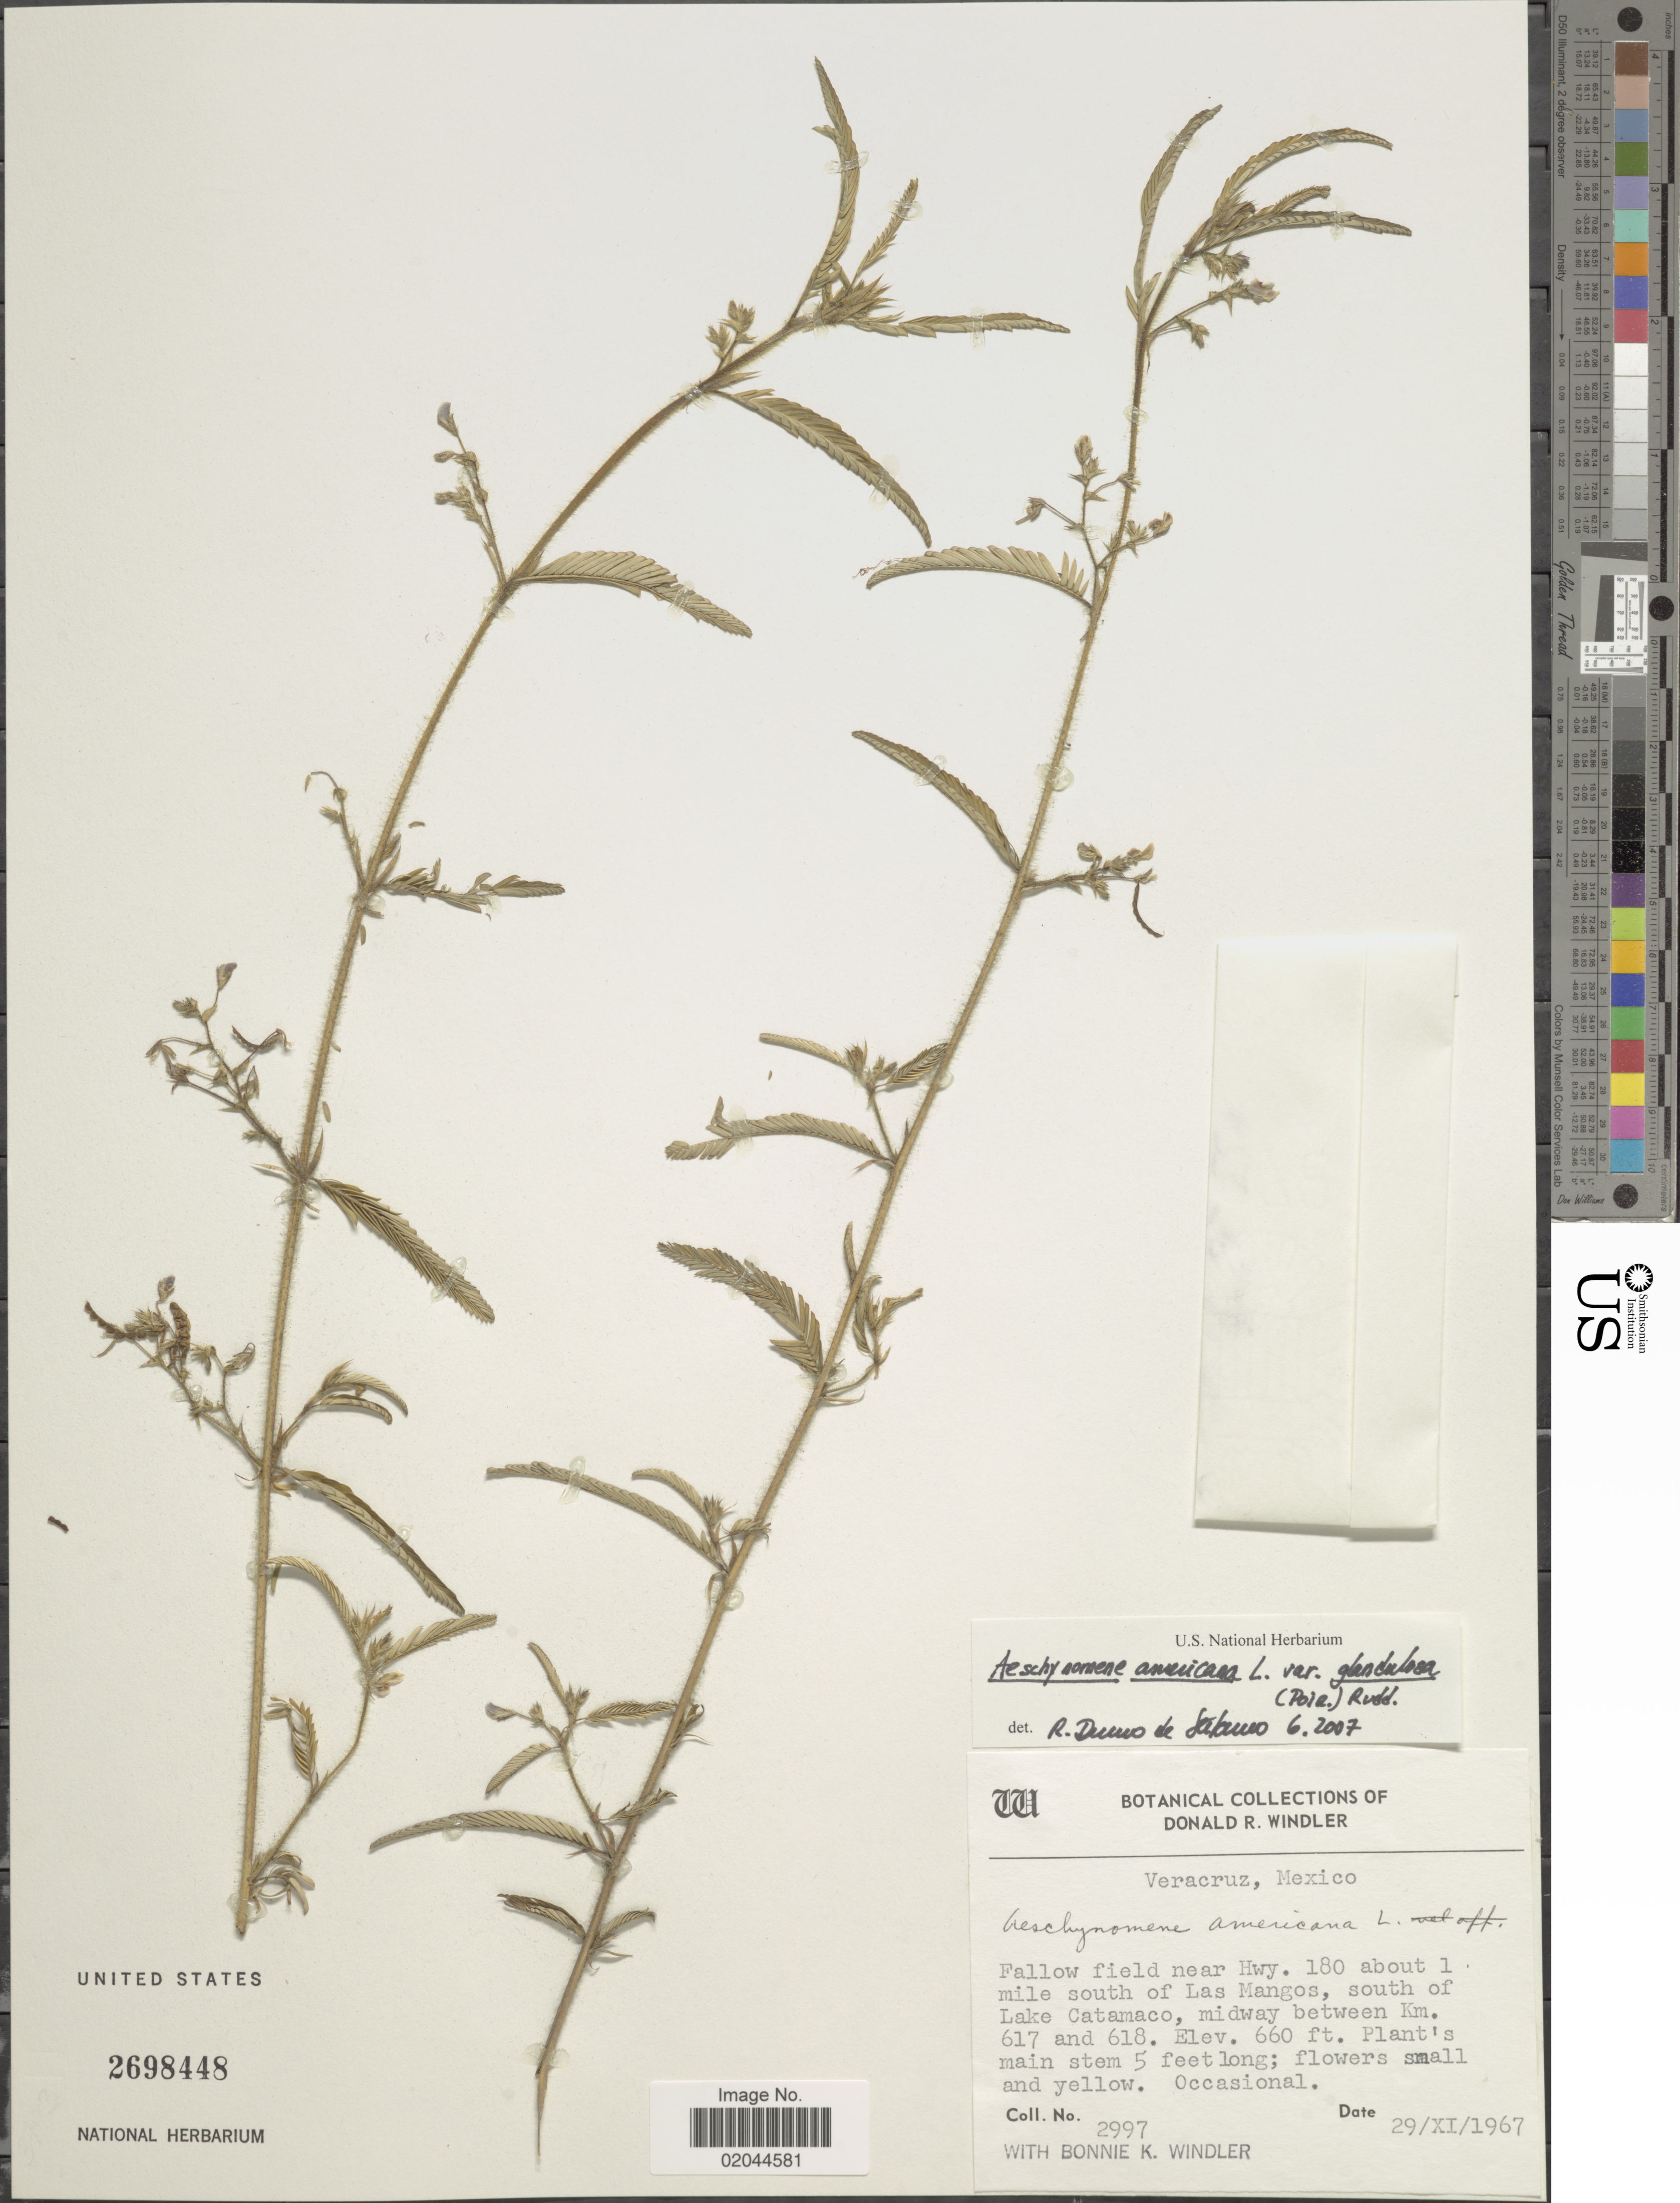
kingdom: Plantae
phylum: Tracheophyta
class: Magnoliopsida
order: Fabales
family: Fabaceae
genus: Aeschynomene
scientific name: Aeschynomene americana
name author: L.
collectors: D. Windler & Windler, B. K.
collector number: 2997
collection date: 1967-11-29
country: Mexico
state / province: Veracruz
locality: Fallow field near Hwy. 180 about 1 mile south of Las Mangos, south of Lake Catamaco, midway between km. 617 and 618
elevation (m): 201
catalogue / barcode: US 2698448